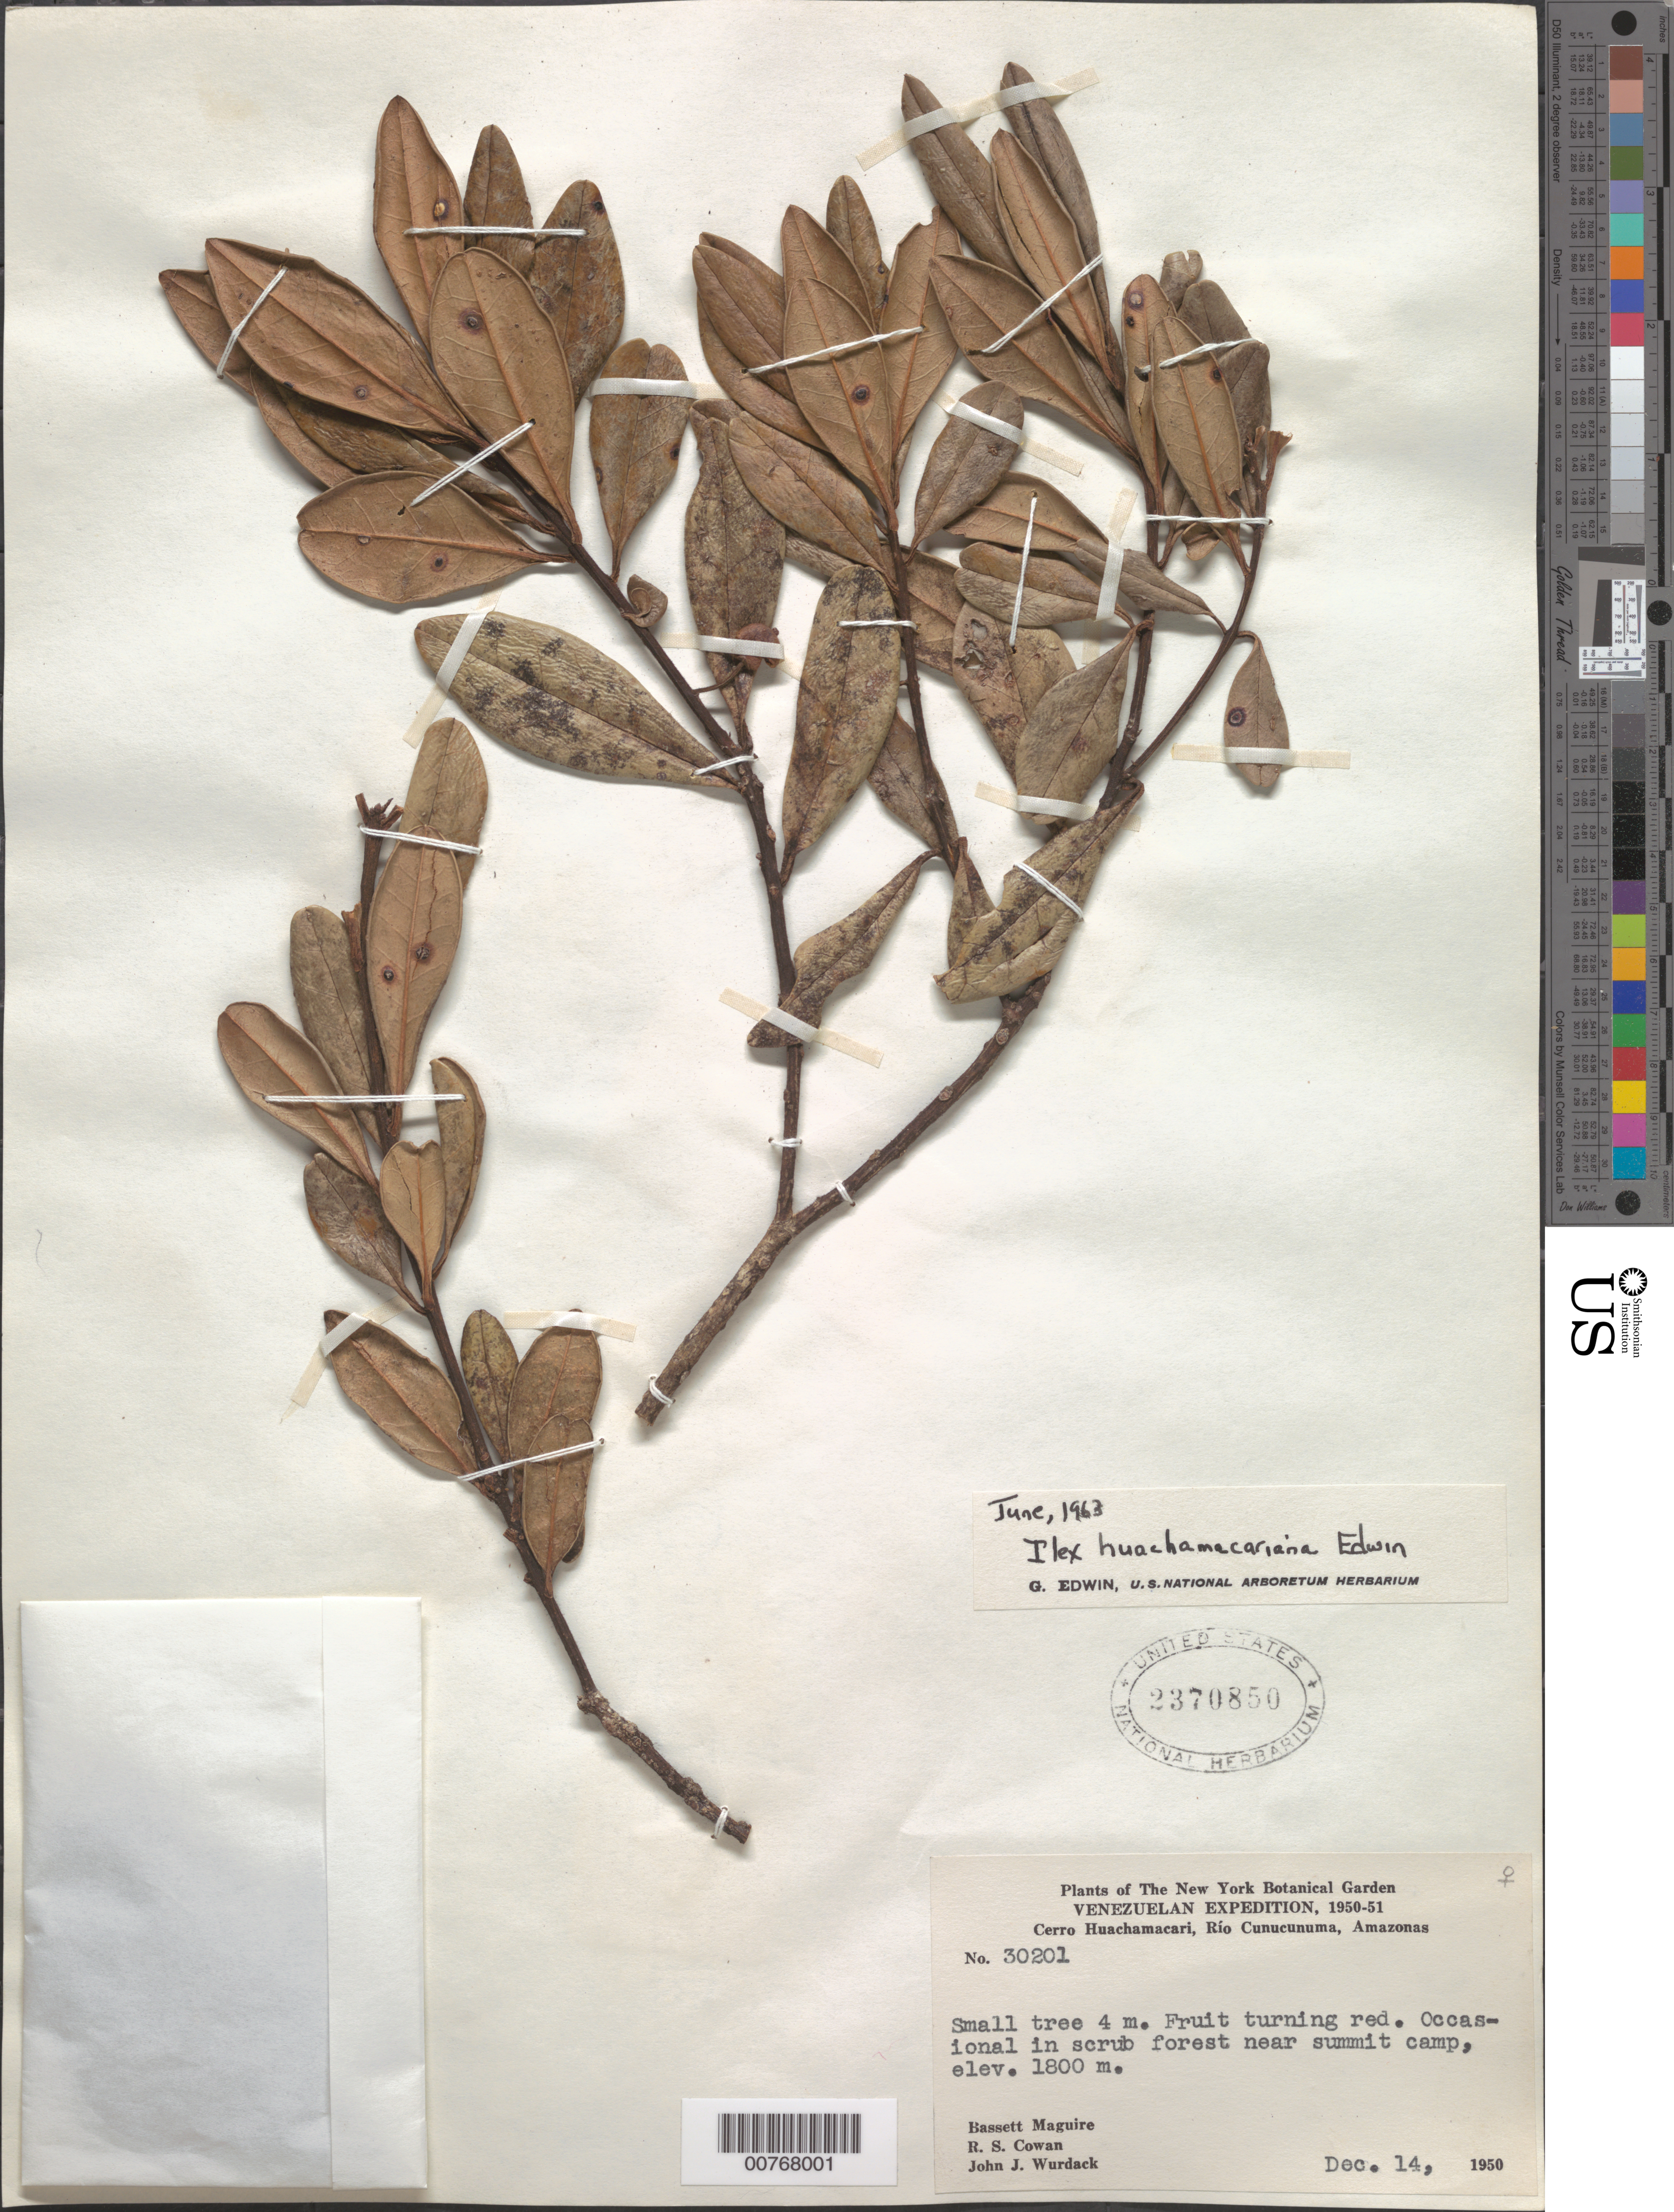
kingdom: Plantae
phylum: Tracheophyta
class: Magnoliopsida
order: Aquifoliales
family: Aquifoliaceae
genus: Ilex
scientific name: Ilex huachamacariana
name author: Edwin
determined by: Edwin, G.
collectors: B. Maguire, R. S. Cowan & J. J. Wurdack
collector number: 30201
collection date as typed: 14-Dec-50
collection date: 1950-12-14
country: Venezuela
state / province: Amazonas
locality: Cerro Huachamacari, Río Cunucunuma, near Summit Camp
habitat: Scrub forest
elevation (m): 1800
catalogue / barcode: US 2370850